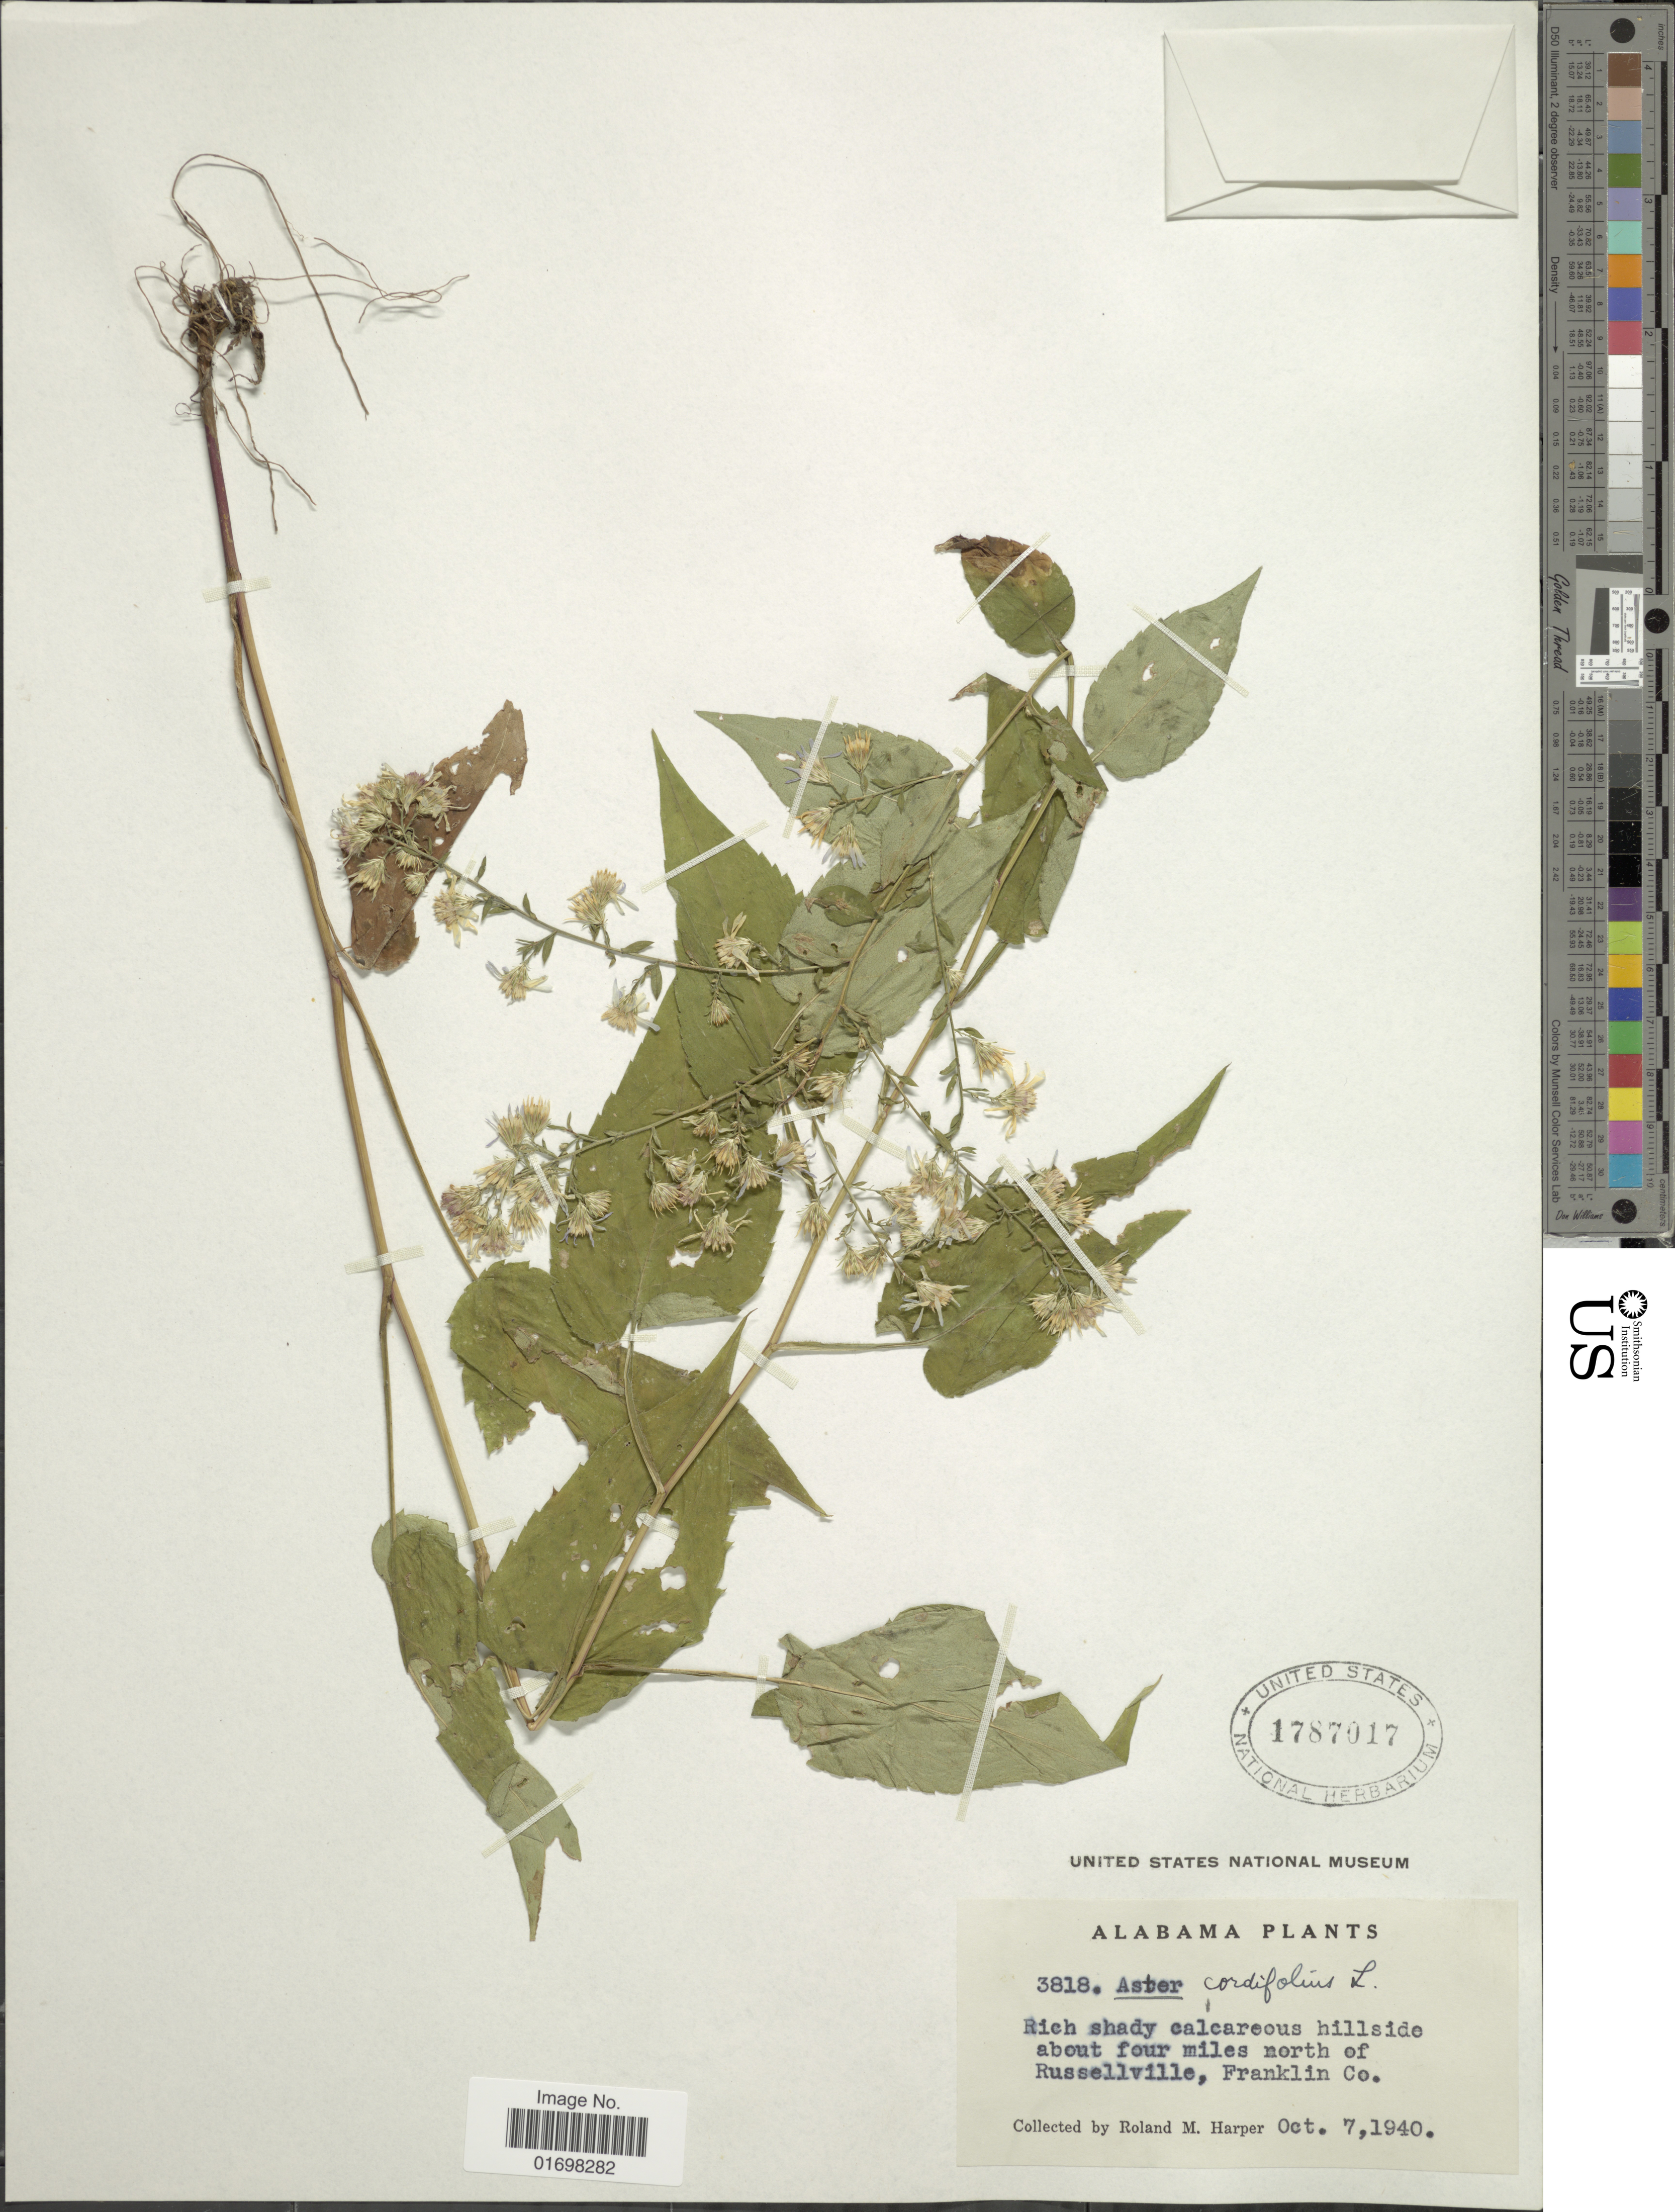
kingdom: Plantae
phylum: Tracheophyta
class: Magnoliopsida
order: Asterales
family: Asteraceae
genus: Symphyotrichum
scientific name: Symphyotrichum cordifolium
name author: (L.) G.L. Nesom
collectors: R. M. Harper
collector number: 3818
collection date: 1940-10-07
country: United States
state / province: Alabama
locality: Hillside about four miles north of Russellville, Franklin Co.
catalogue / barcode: US 1787017